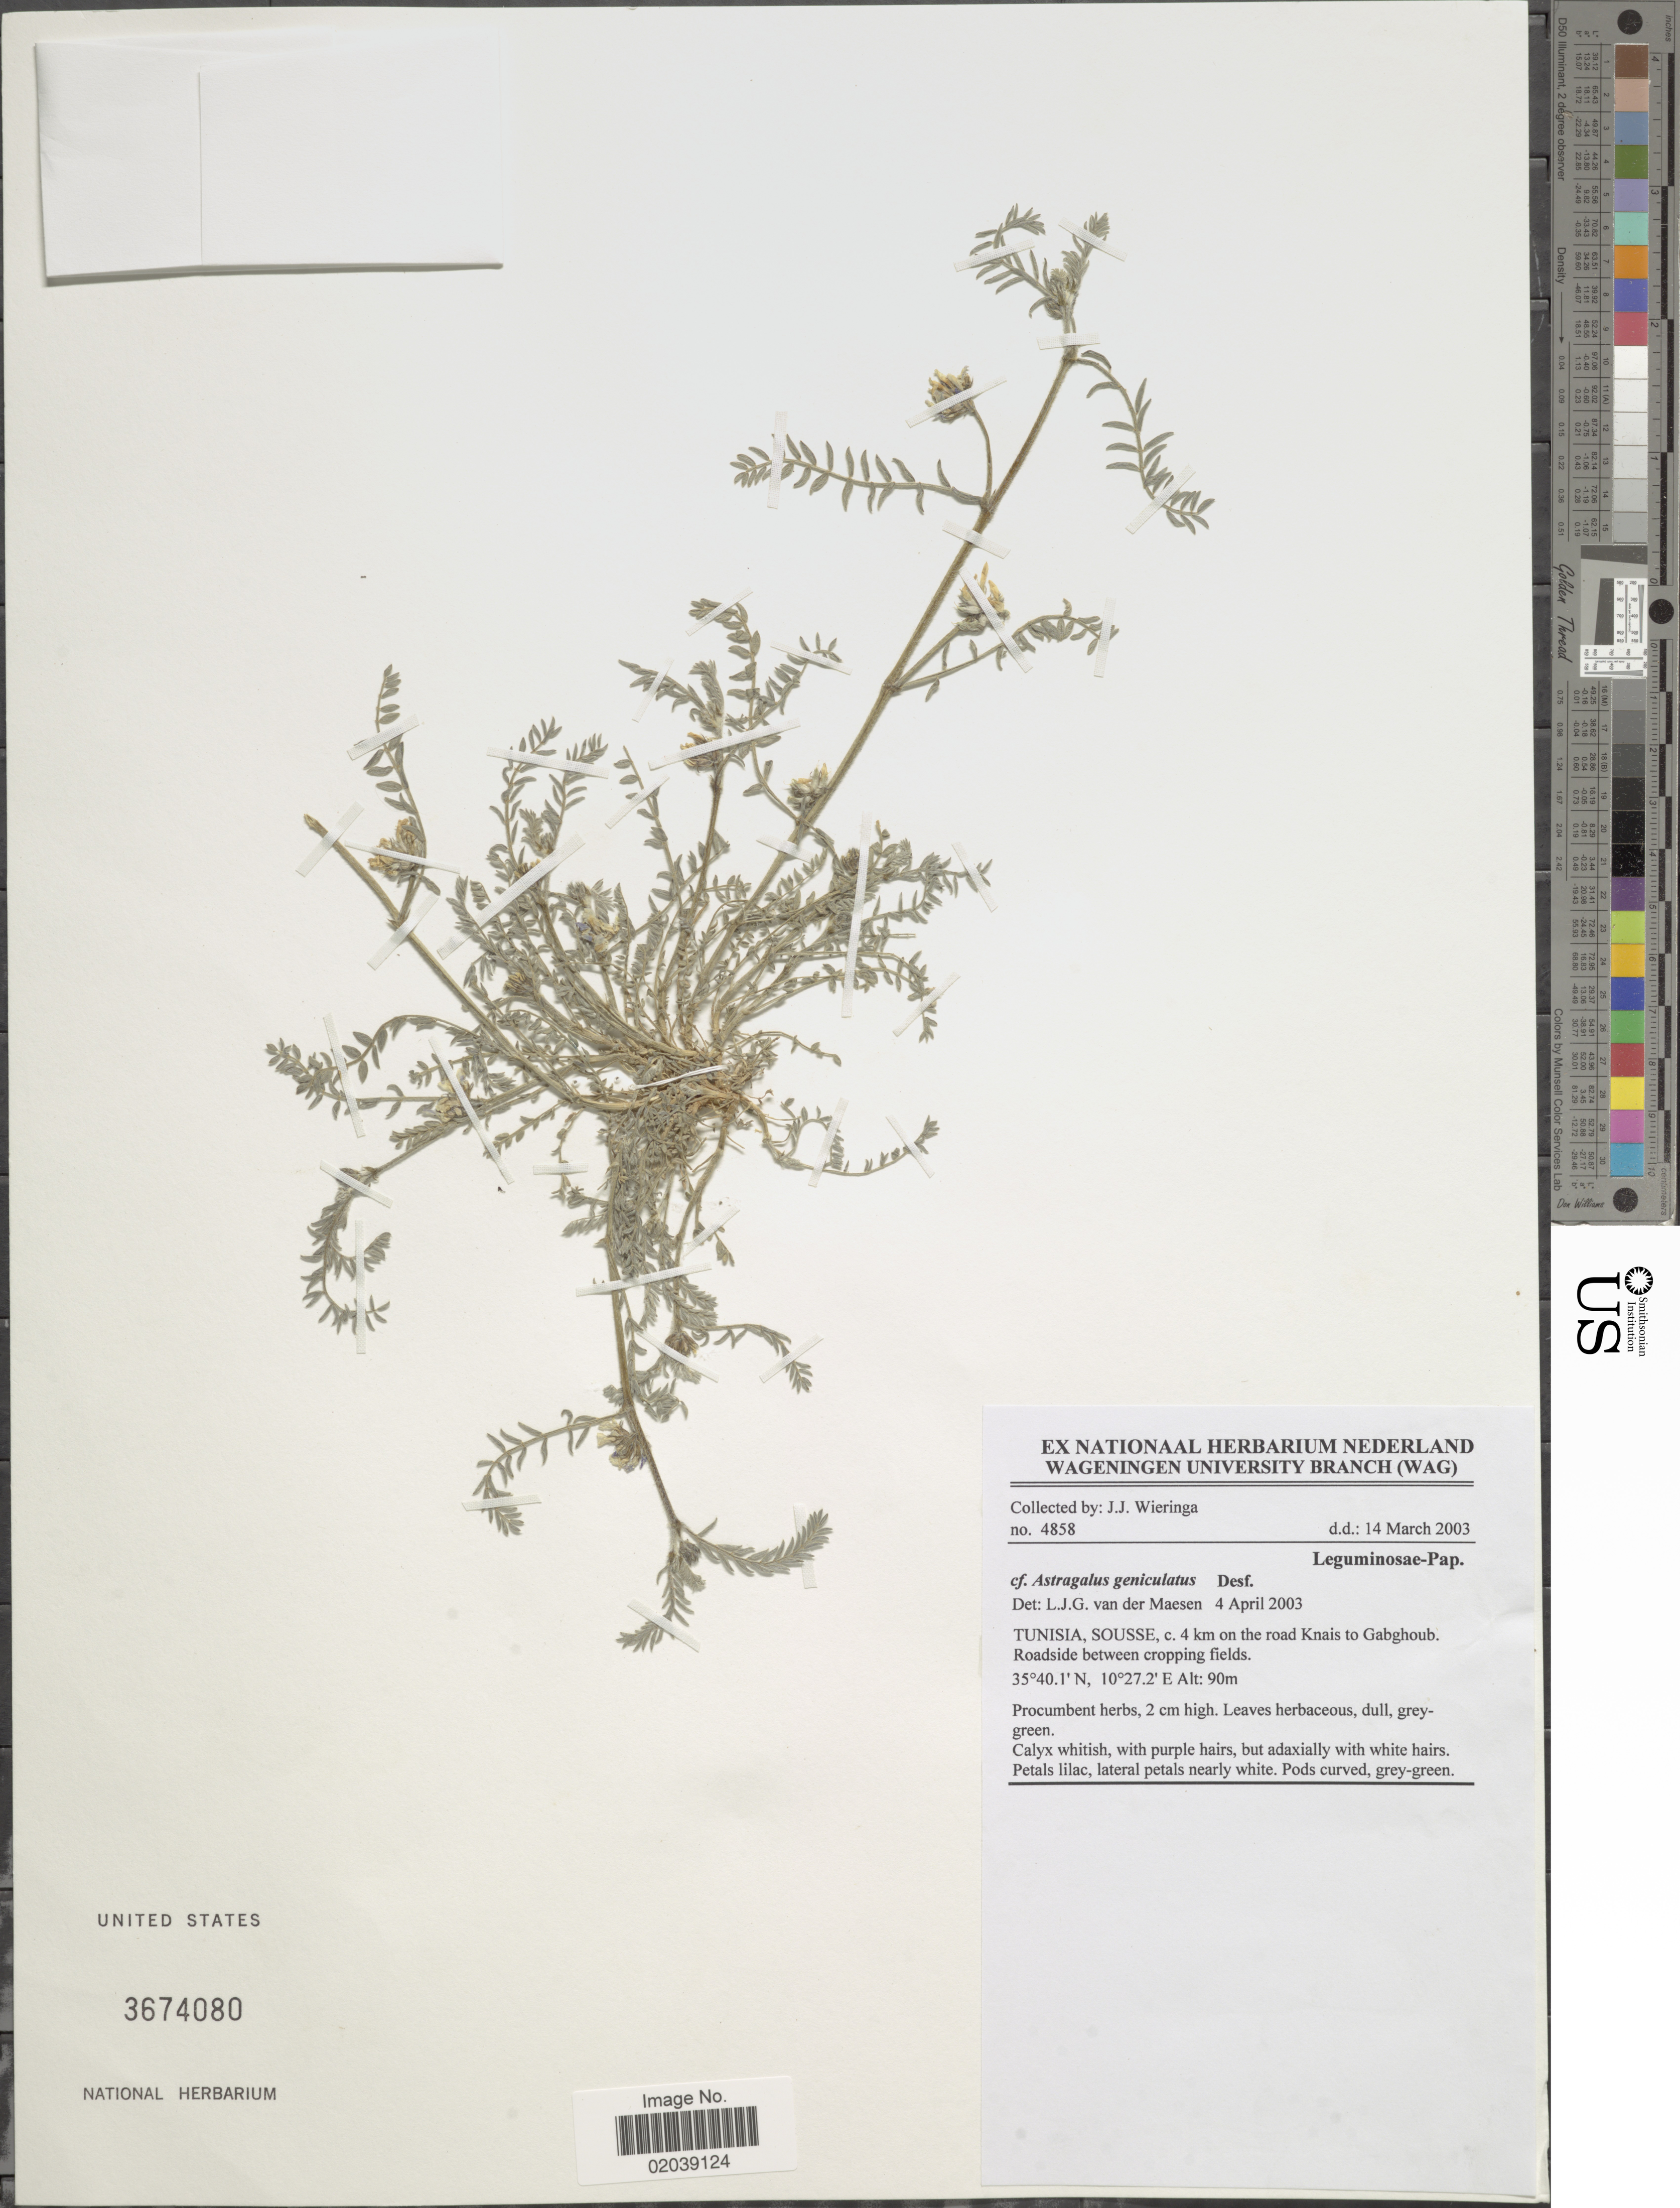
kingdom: Plantae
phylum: Tracheophyta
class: Magnoliopsida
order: Fabales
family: Fabaceae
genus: Astragalus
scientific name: Astragalus geniculatus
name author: Desf.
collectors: J. Wieringa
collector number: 4858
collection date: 2003-03-14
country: Tunisia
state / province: Sousse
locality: Tunisia, Sousse, c. 4 km on the road Knais to Gabghoub. Roadside between cropping fields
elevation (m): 90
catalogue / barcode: US 3674080